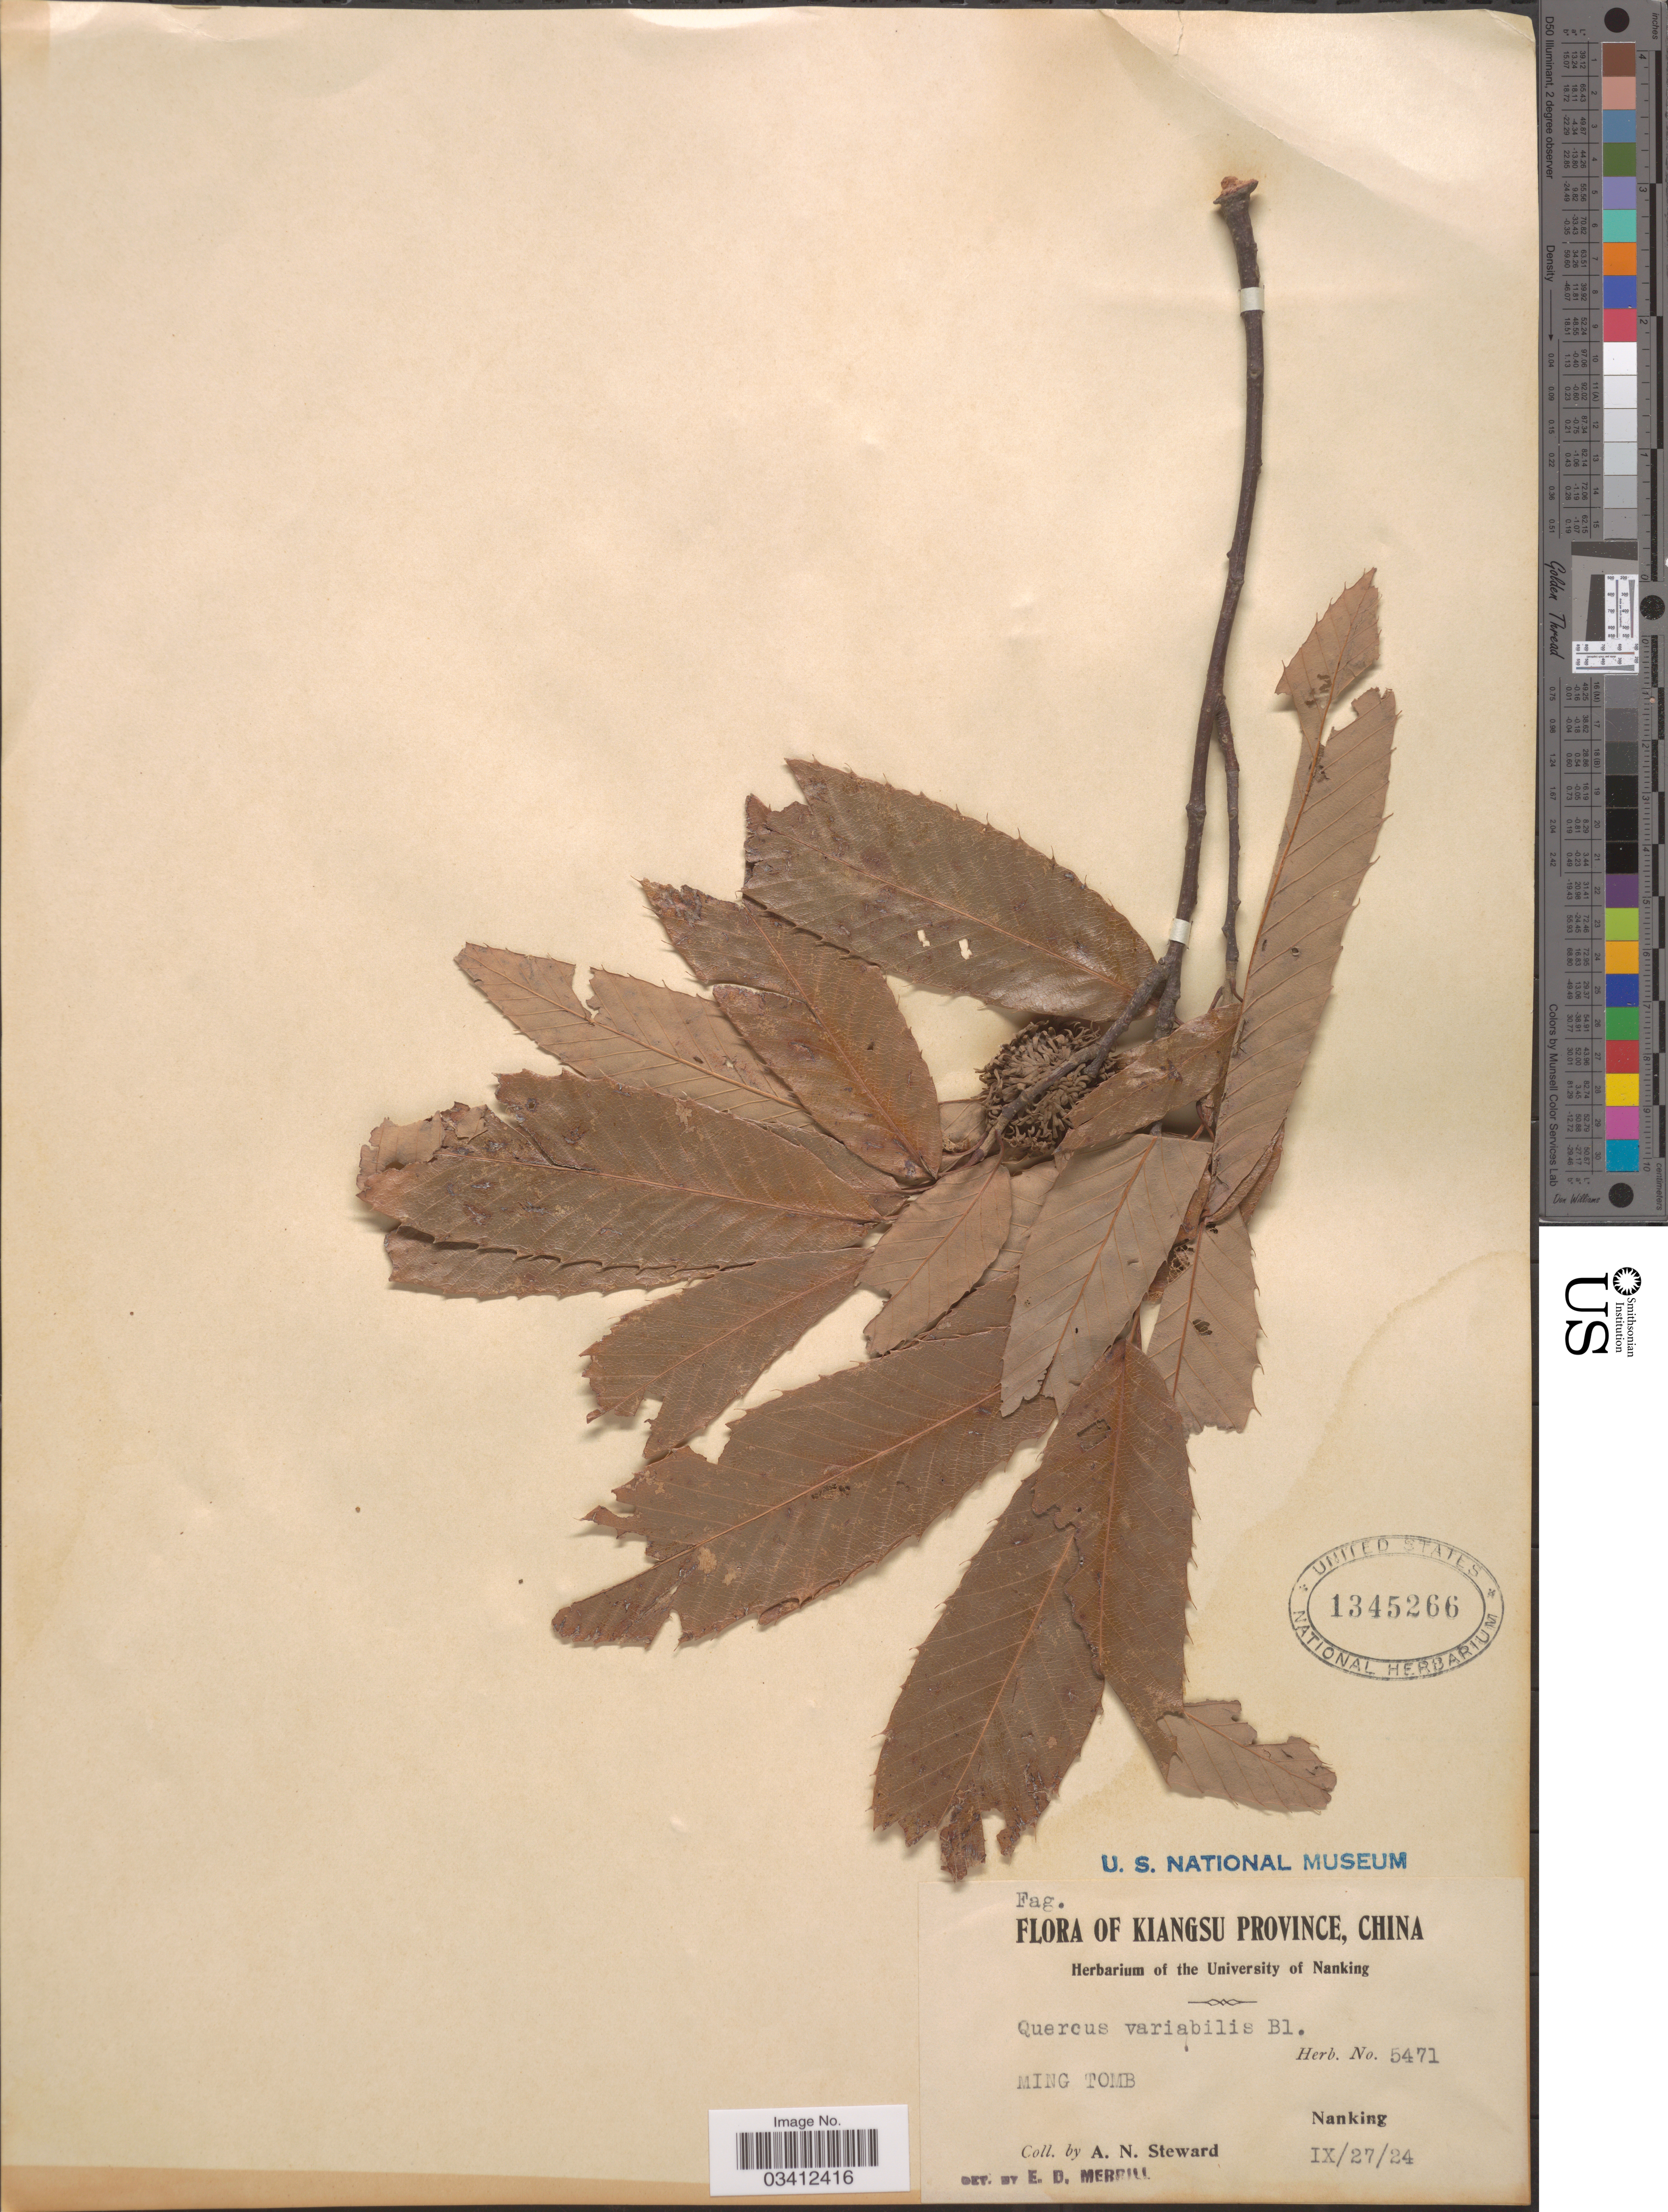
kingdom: Plantae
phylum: Tracheophyta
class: Magnoliopsida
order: Fagales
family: Fagaceae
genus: Quercus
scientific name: Quercus variabilis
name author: Blume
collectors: A. N. Steward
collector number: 5471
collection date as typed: Transcribed d/m/y: 27/9/24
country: China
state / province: Jiangsu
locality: Kiangsu Province. Ming Tomb. Nanking.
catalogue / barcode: US 1345266